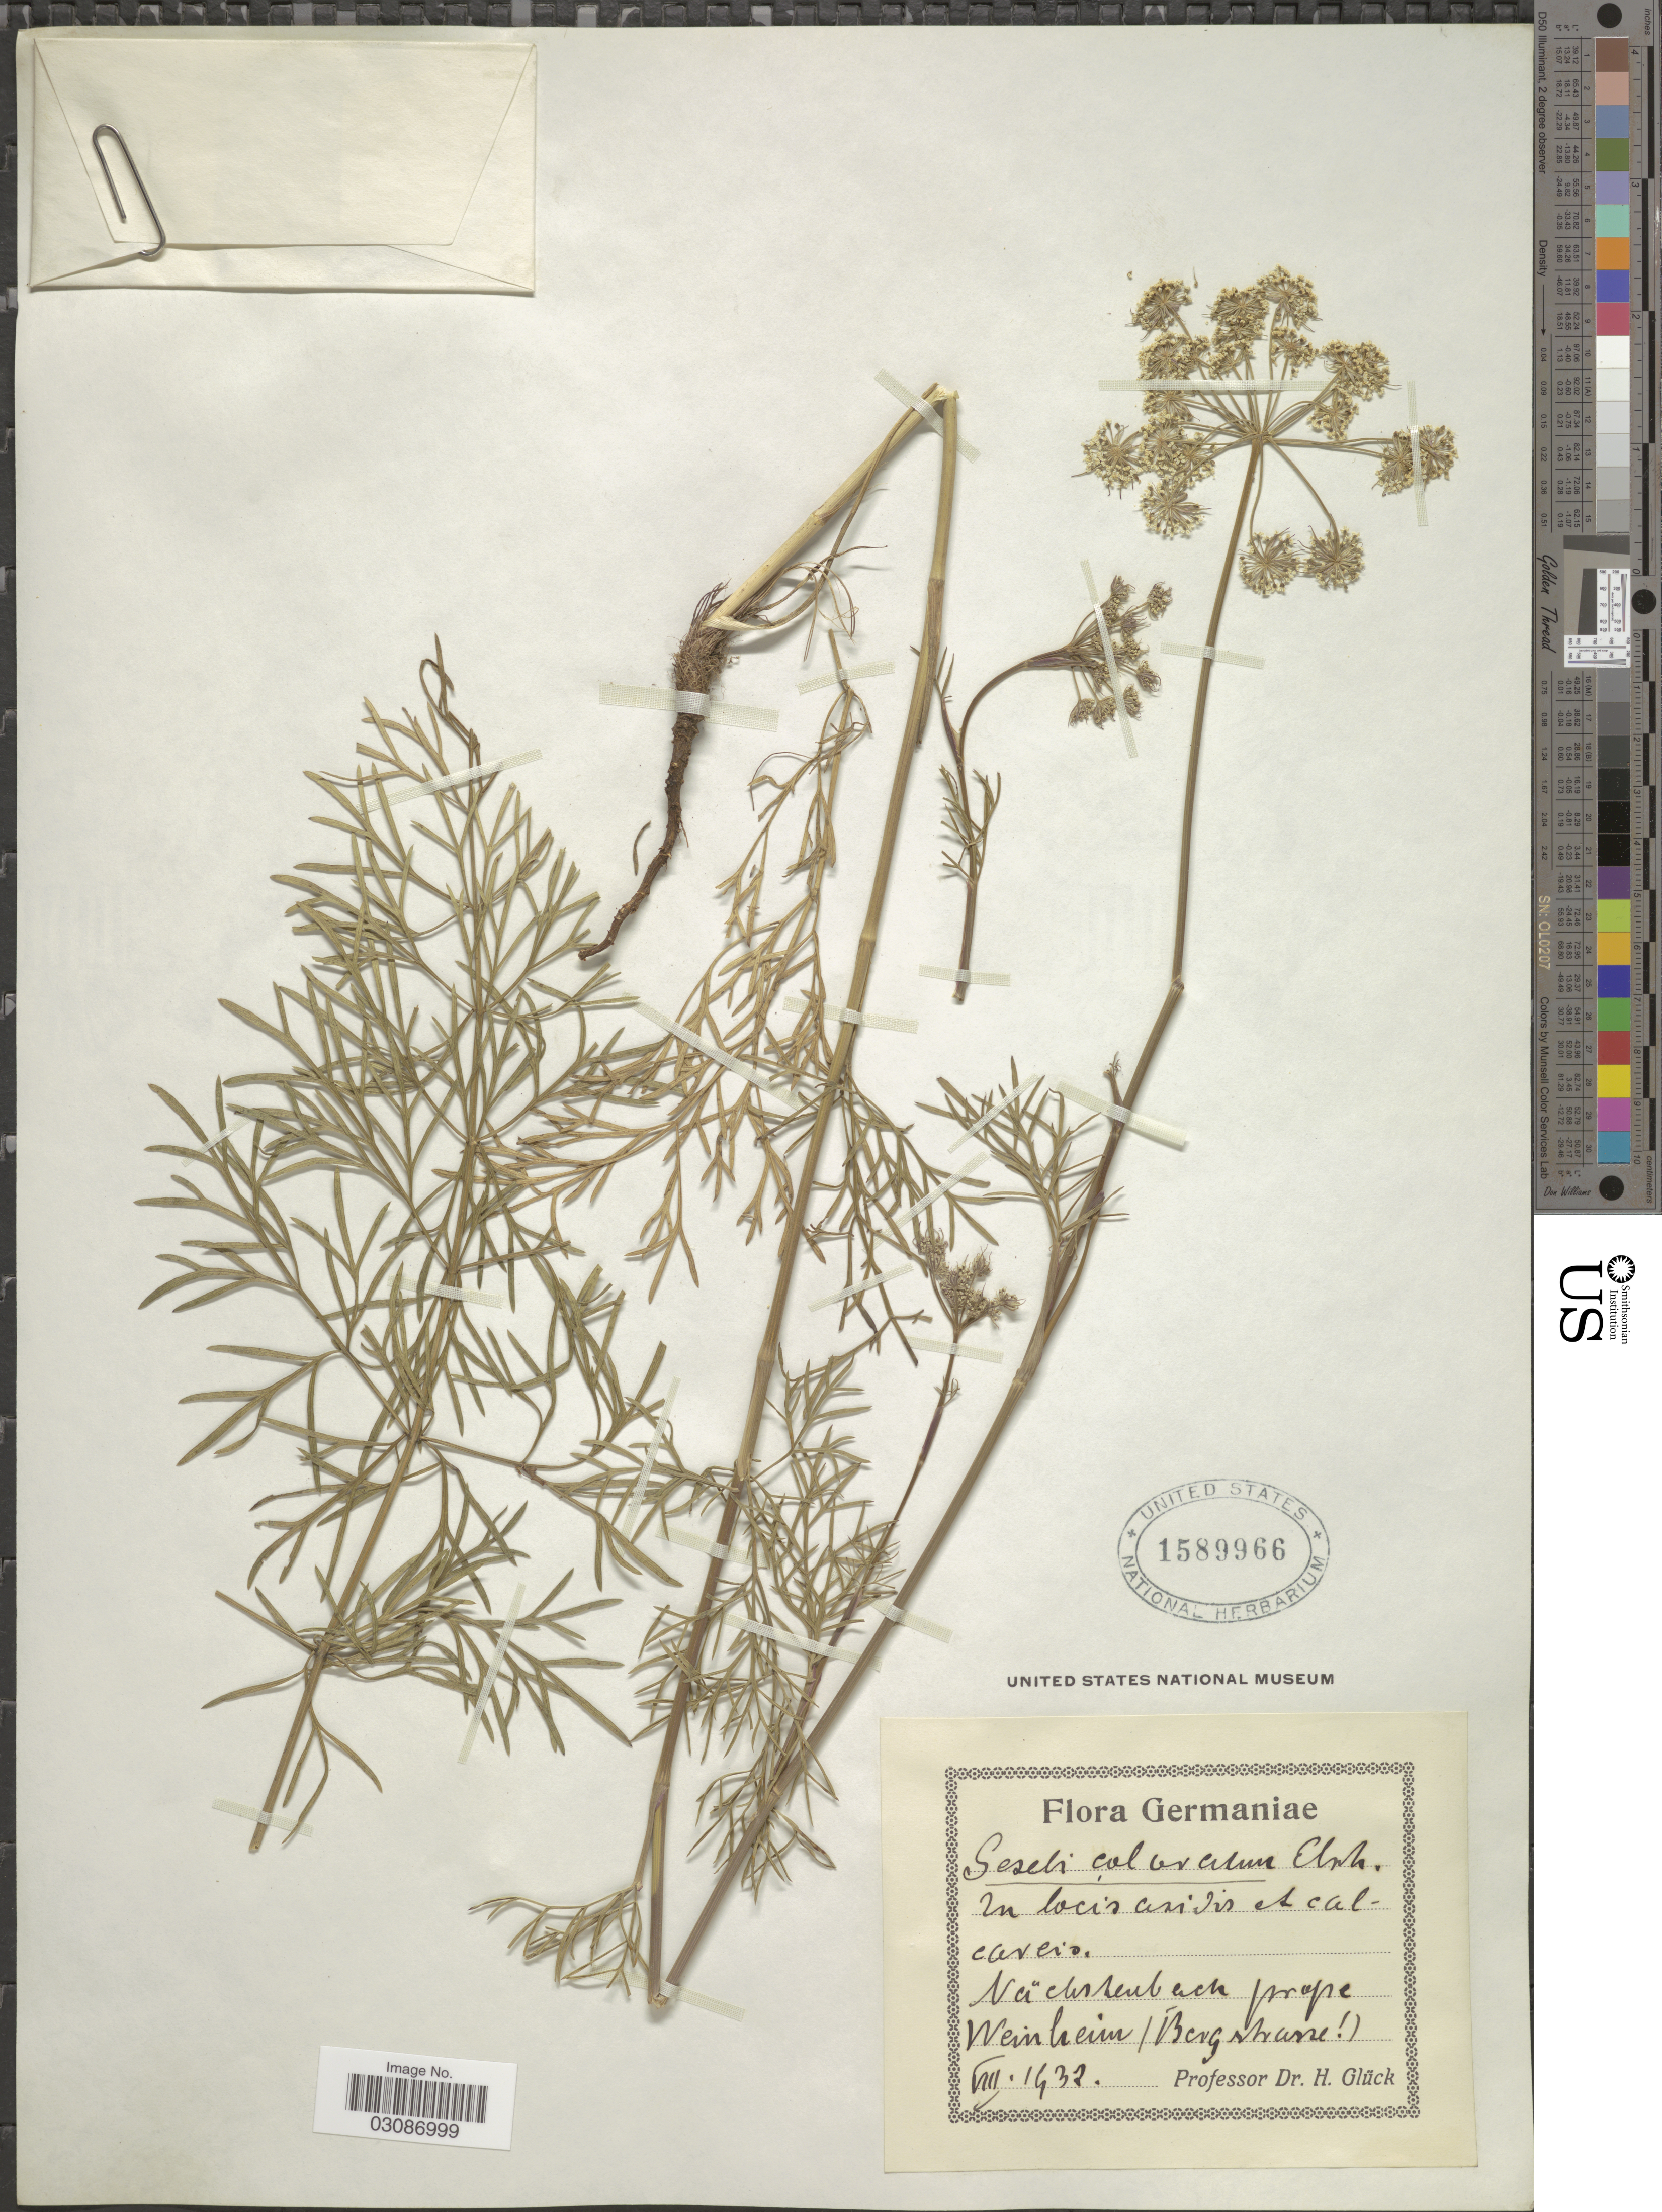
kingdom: Plantae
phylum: Tracheophyta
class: Magnoliopsida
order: Apiales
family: Apiaceae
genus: Seseli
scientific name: Seseli coloratum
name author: Ehrh.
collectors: H. Glück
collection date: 1932-08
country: Germany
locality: Nachstenbach prope Weinheim (Bergstrasse).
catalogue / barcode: US 1589966